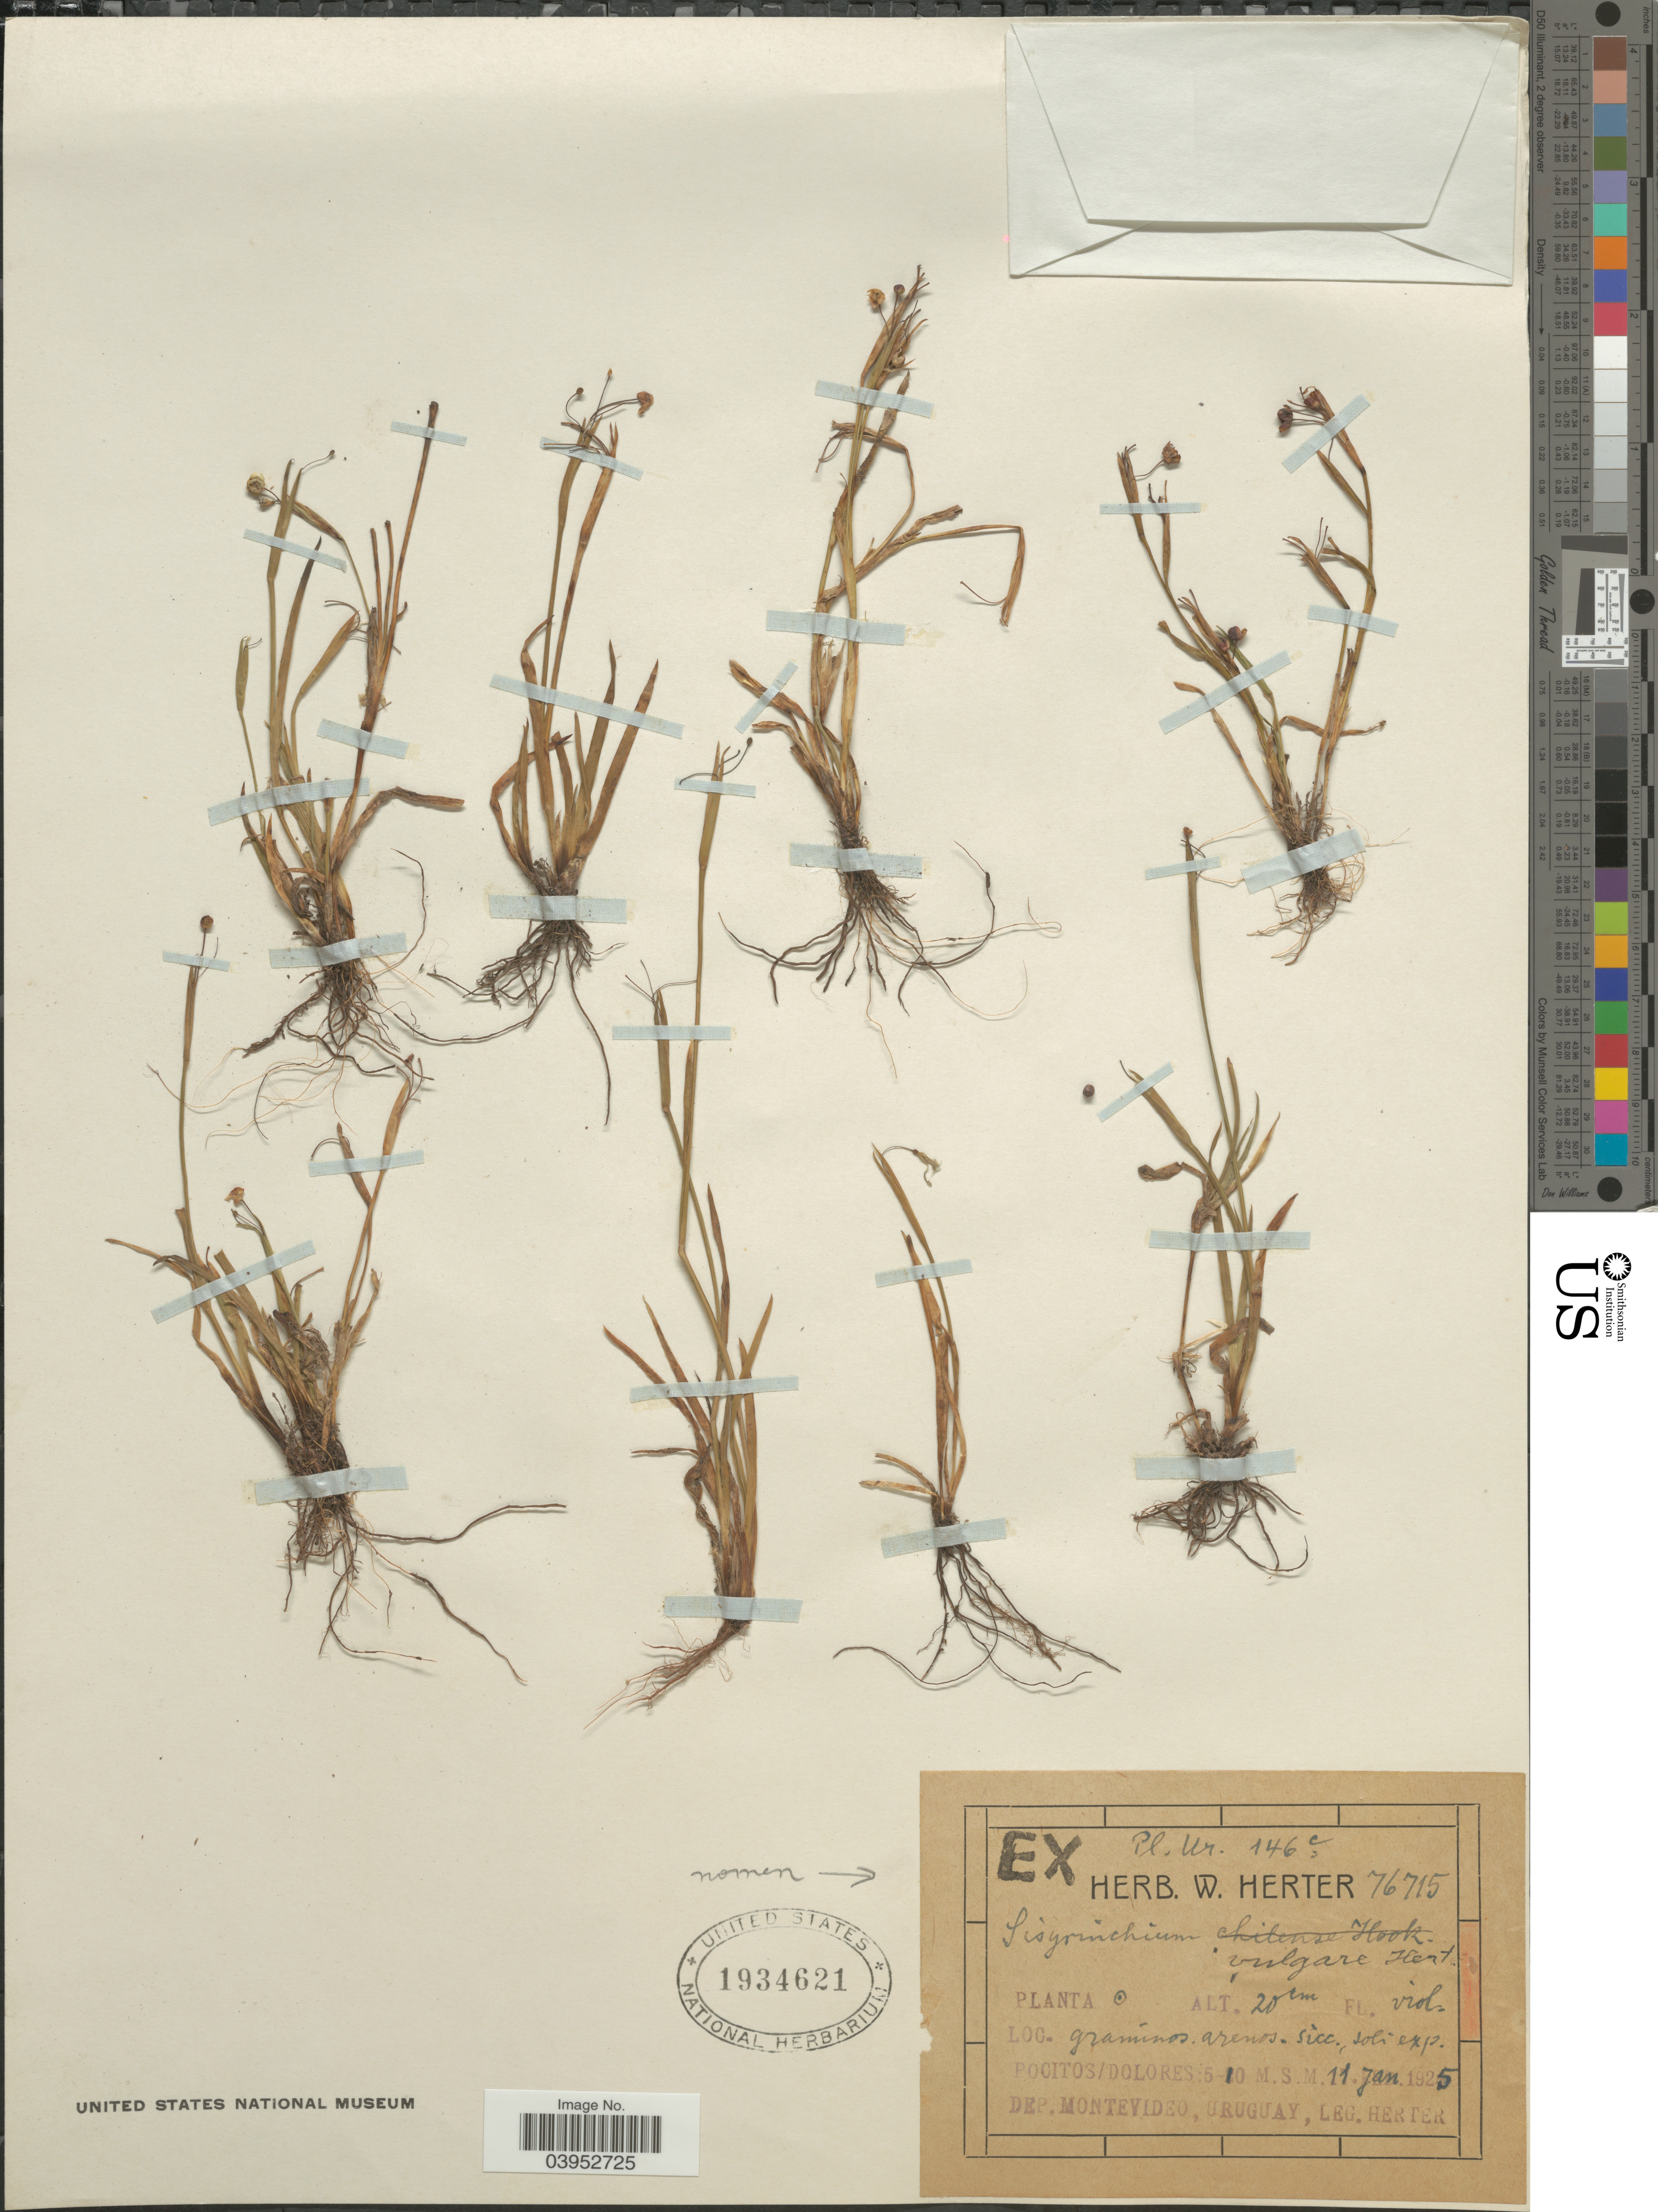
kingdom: Plantae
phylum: Tracheophyta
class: Liliopsida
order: Asparagales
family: Iridaceae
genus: Sisyrinchium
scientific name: Sisyrinchium sp.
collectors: W. G. Herter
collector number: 76715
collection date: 1925-01-11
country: Uruguay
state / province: Montevideo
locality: Dep. Montevideo.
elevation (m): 5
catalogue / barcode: US 1934621